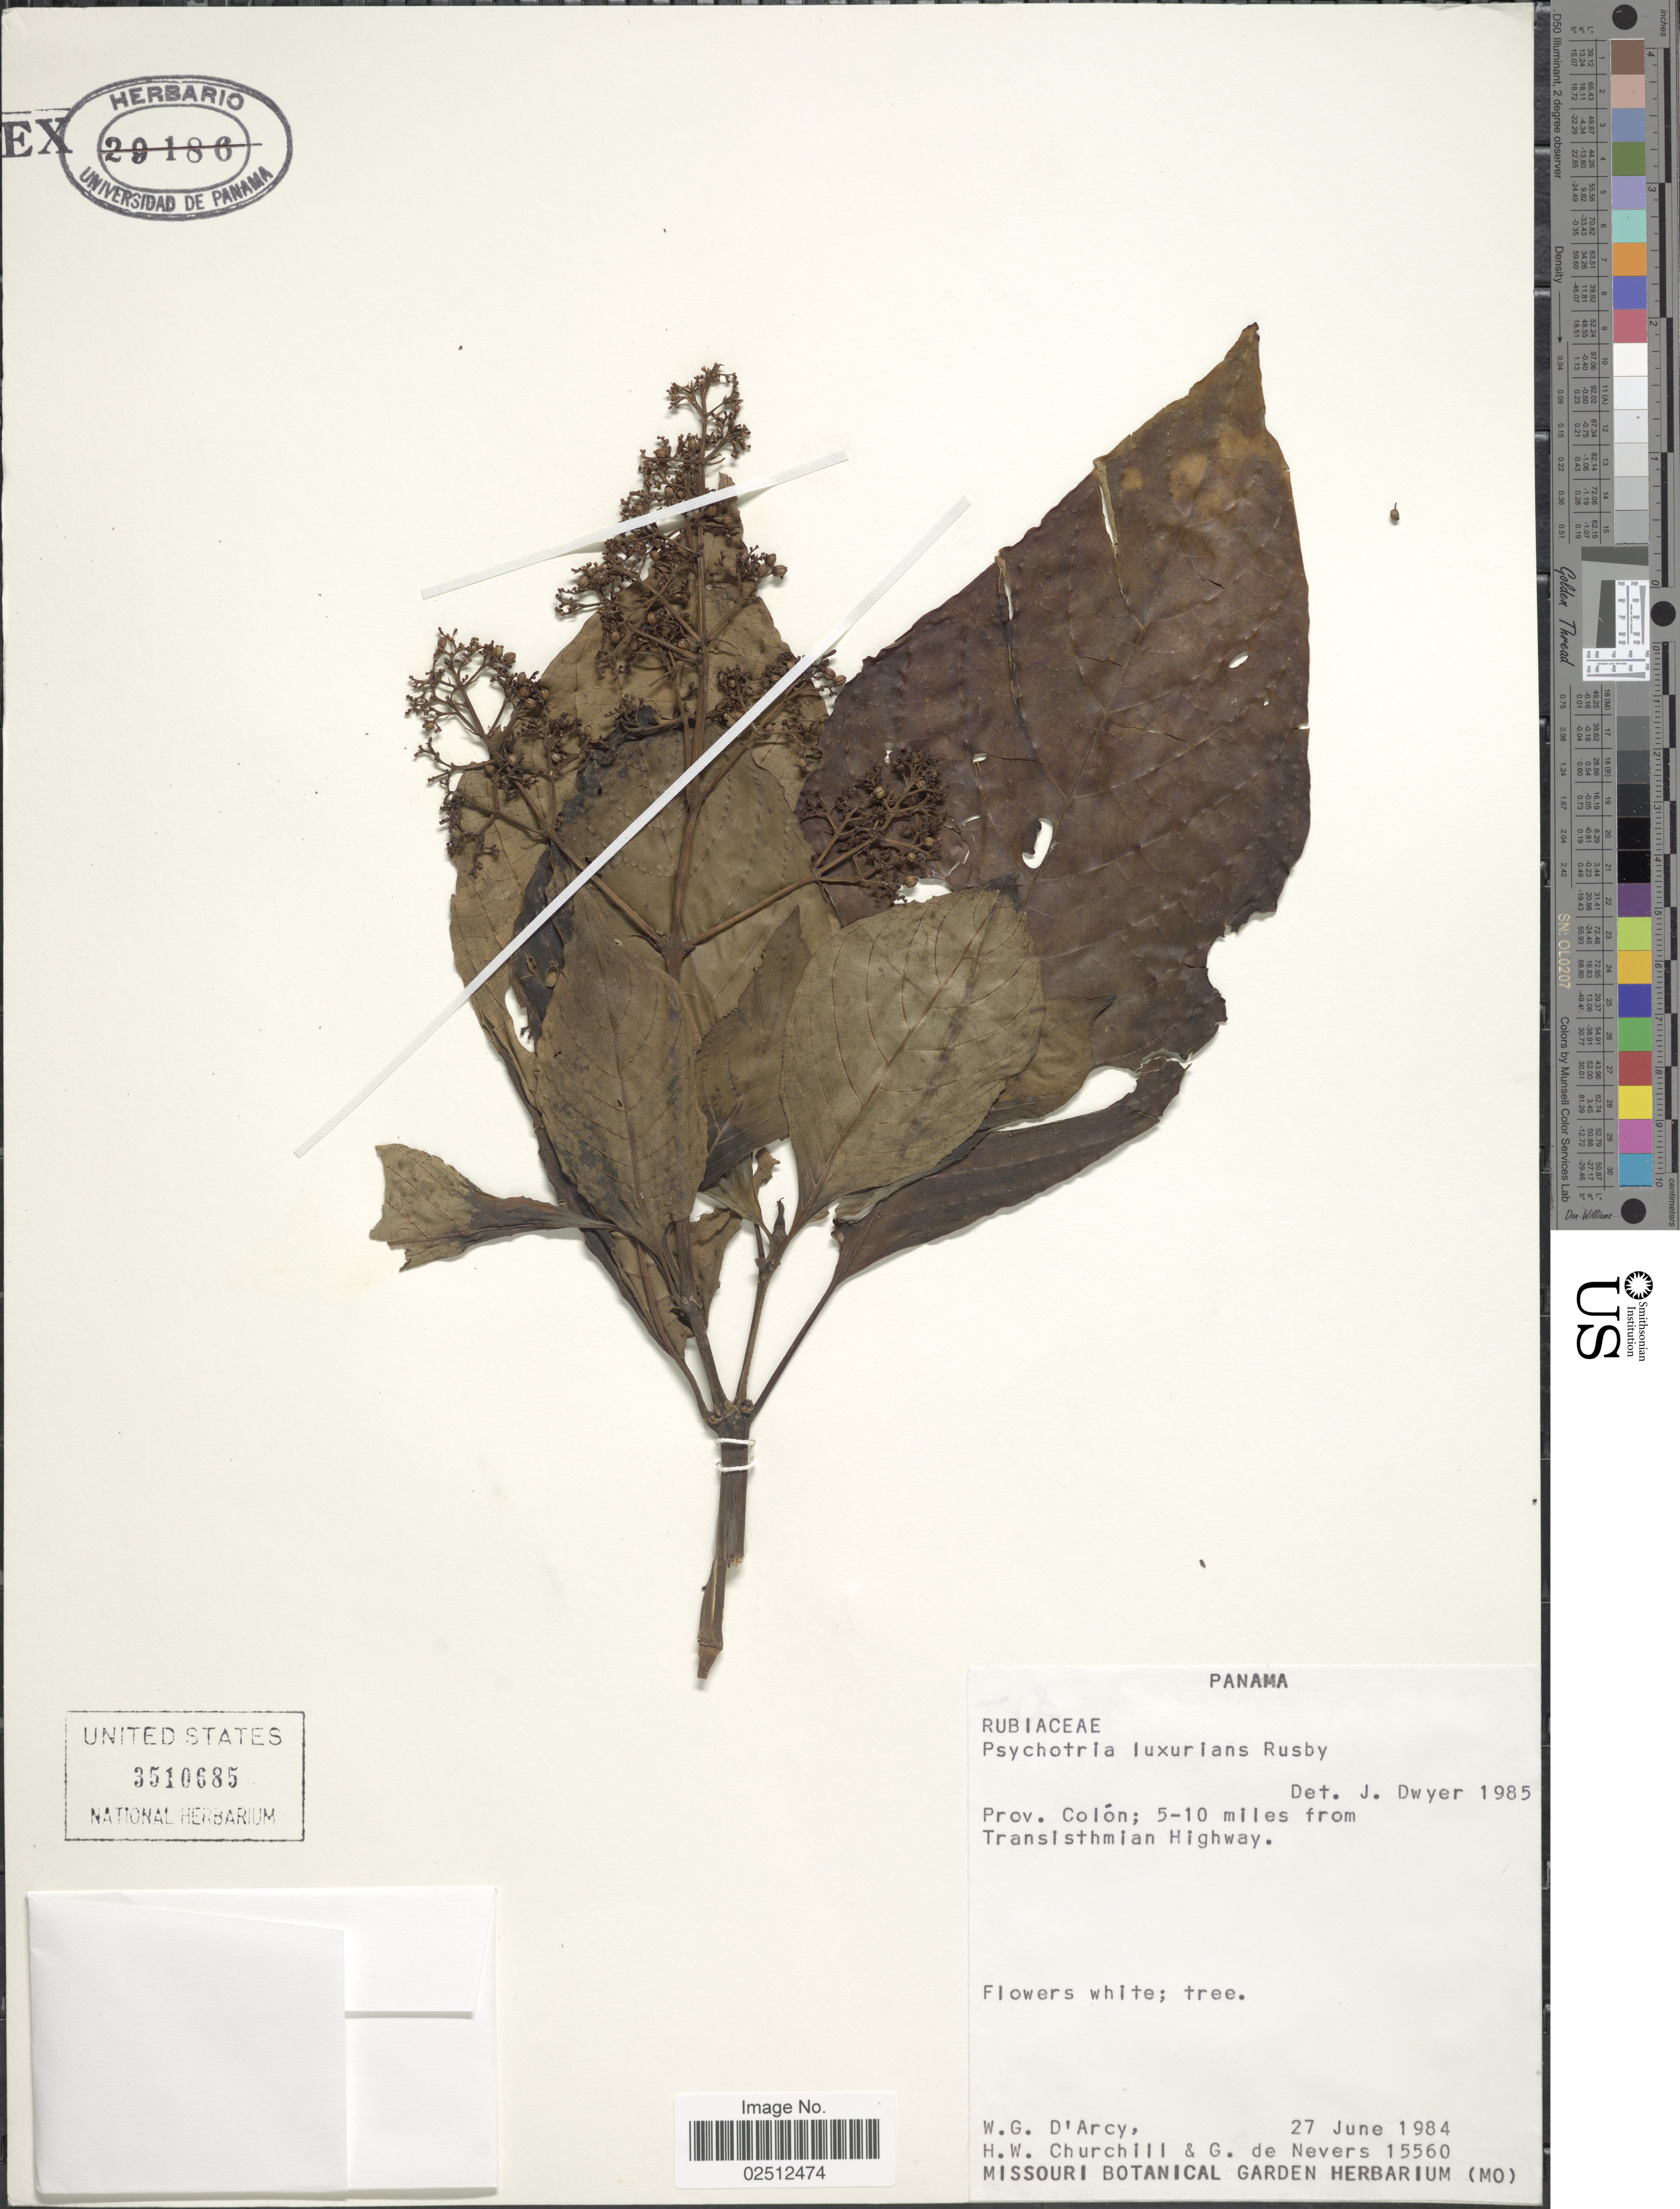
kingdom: Plantae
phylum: Tracheophyta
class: Magnoliopsida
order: Gentianales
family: Rubiaceae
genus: Psychotria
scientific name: Psychotria luxurians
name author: Rusby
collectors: W. G. D'Arcy, H. Churchill & G. C. de Nevers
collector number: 15560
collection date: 1984-06-27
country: Panama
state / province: Colón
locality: Prov. Colon: 5-10 miles from Transisthmian Highway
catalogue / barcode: US 3510685